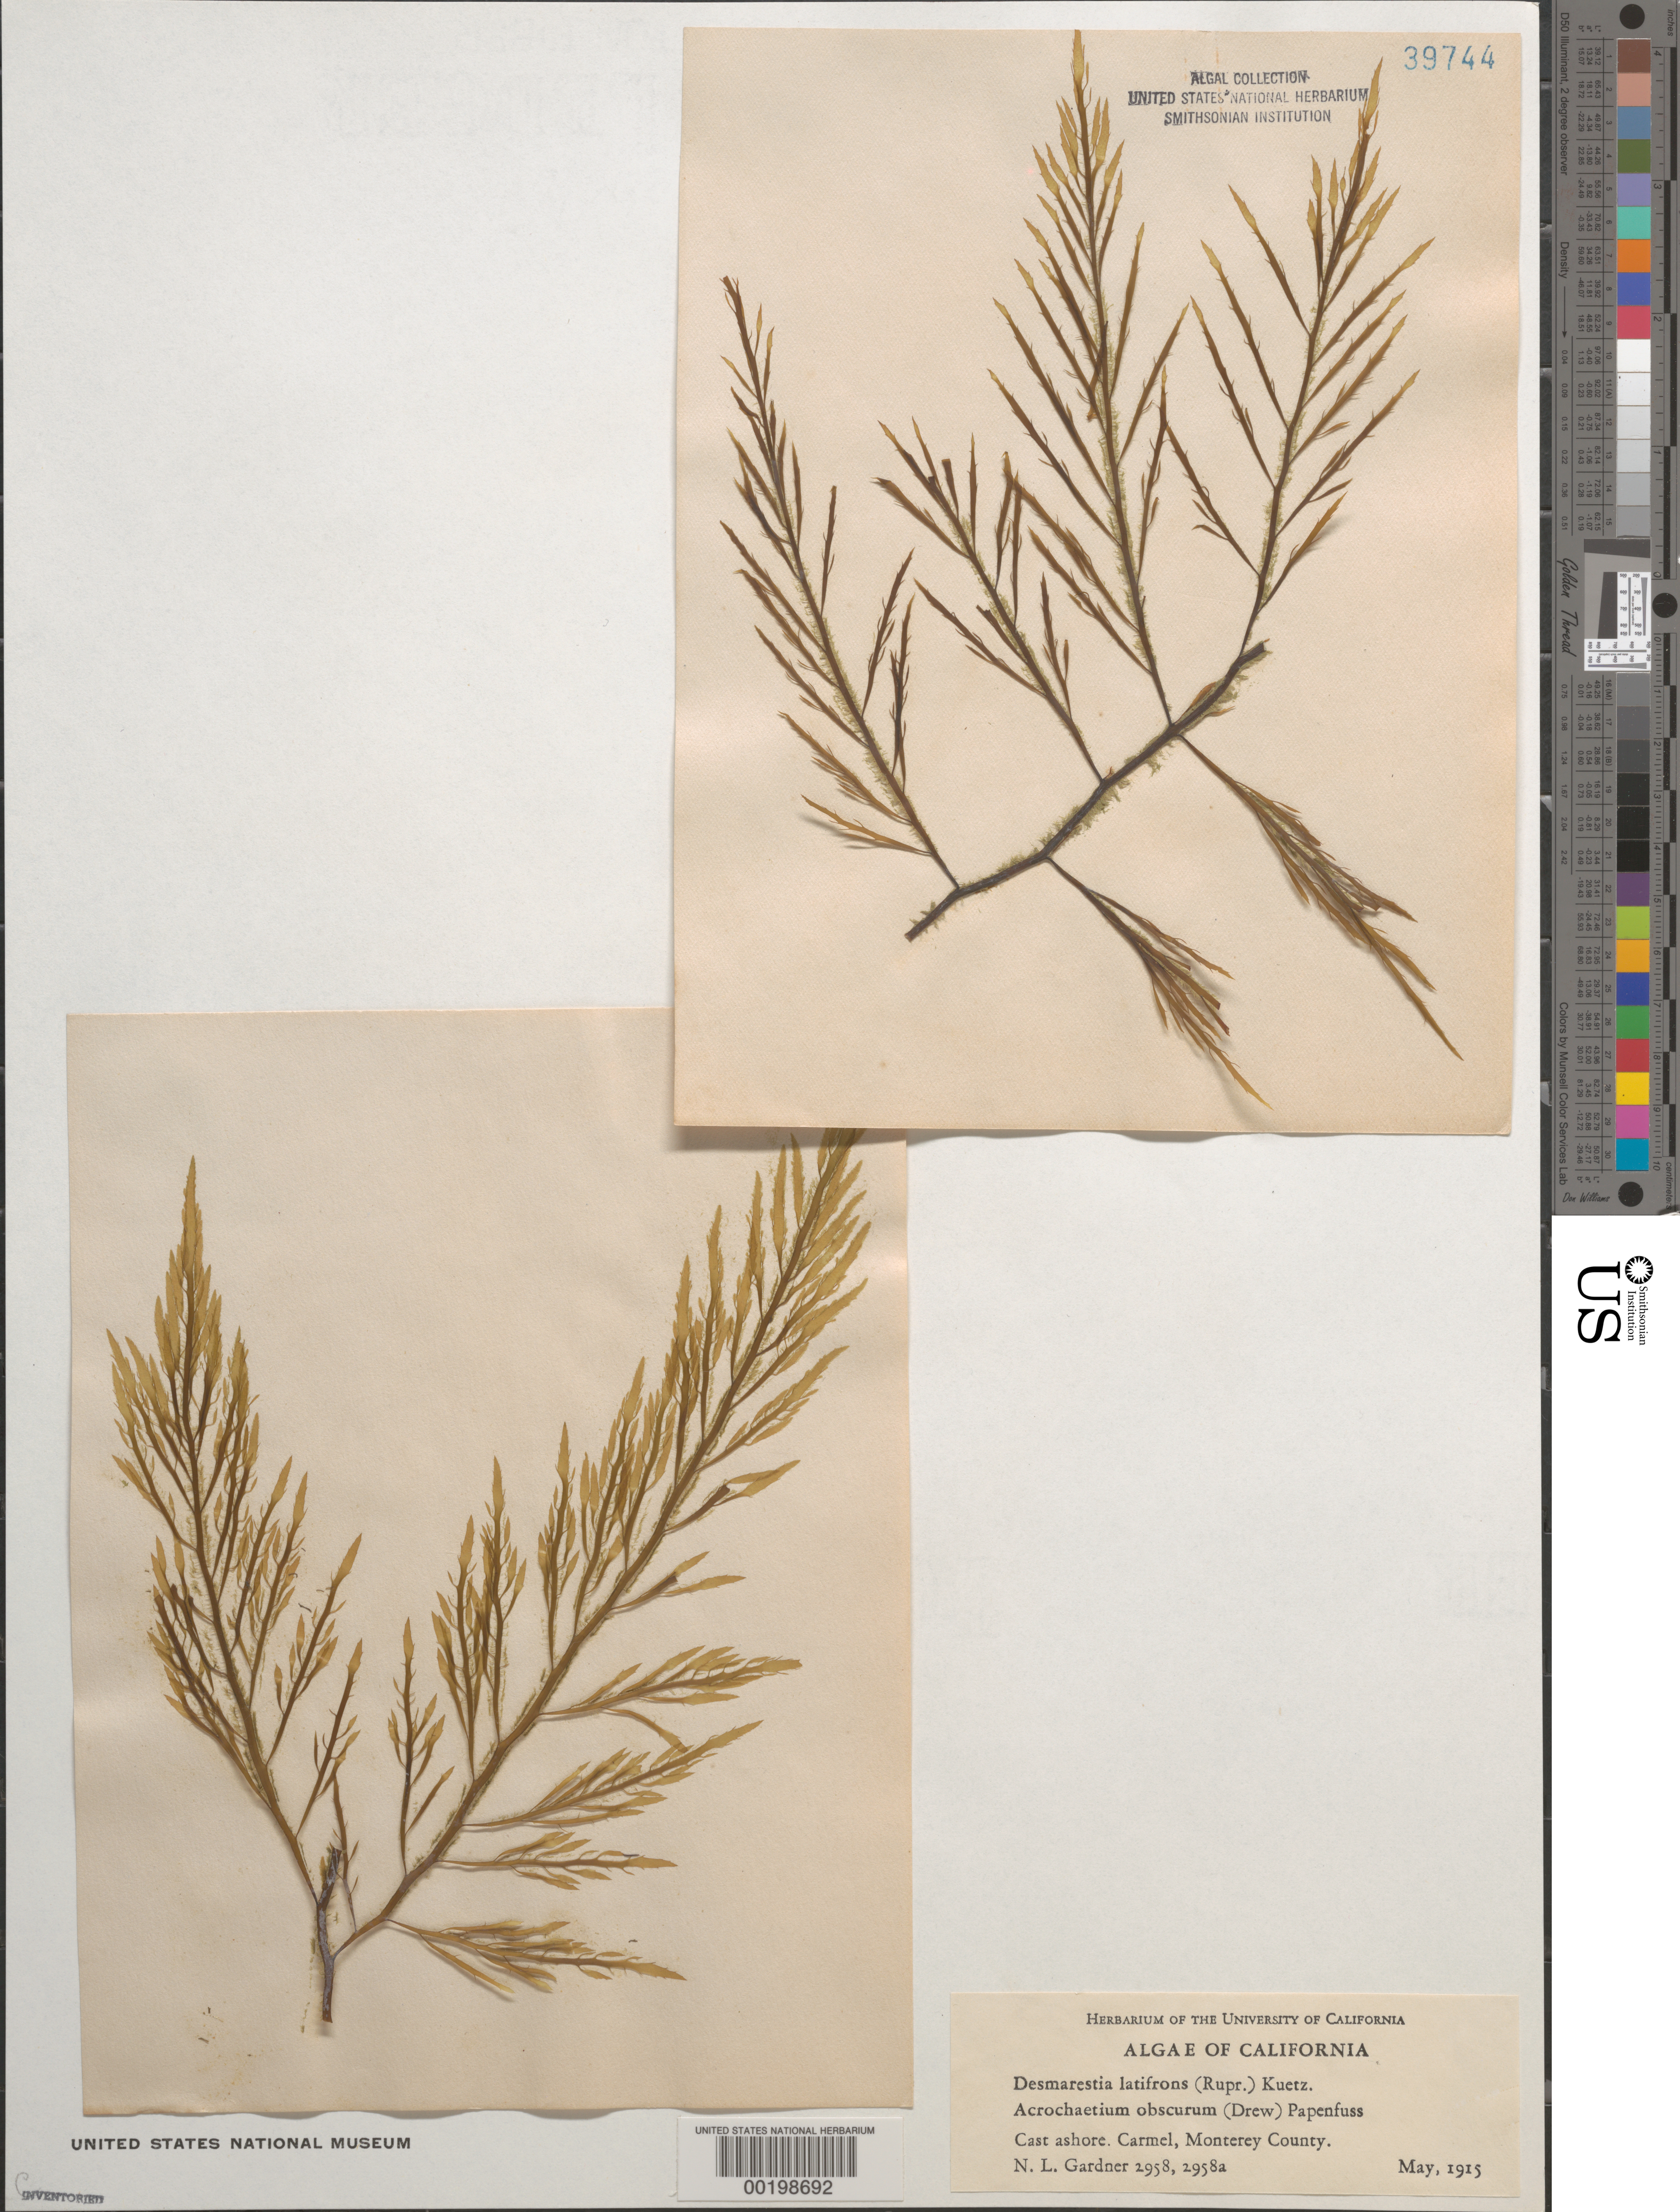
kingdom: Chromista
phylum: Ochrophyta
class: Phaeophyceae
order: Desmarestiales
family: Desmarestiaceae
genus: Desmarestia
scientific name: Desmarestia latifrons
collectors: N. Gardner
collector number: NLG 2958 & NLG 2958A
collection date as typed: May 1915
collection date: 1915-05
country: United States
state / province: California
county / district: Monterey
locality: Carmel Bay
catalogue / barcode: US 39744